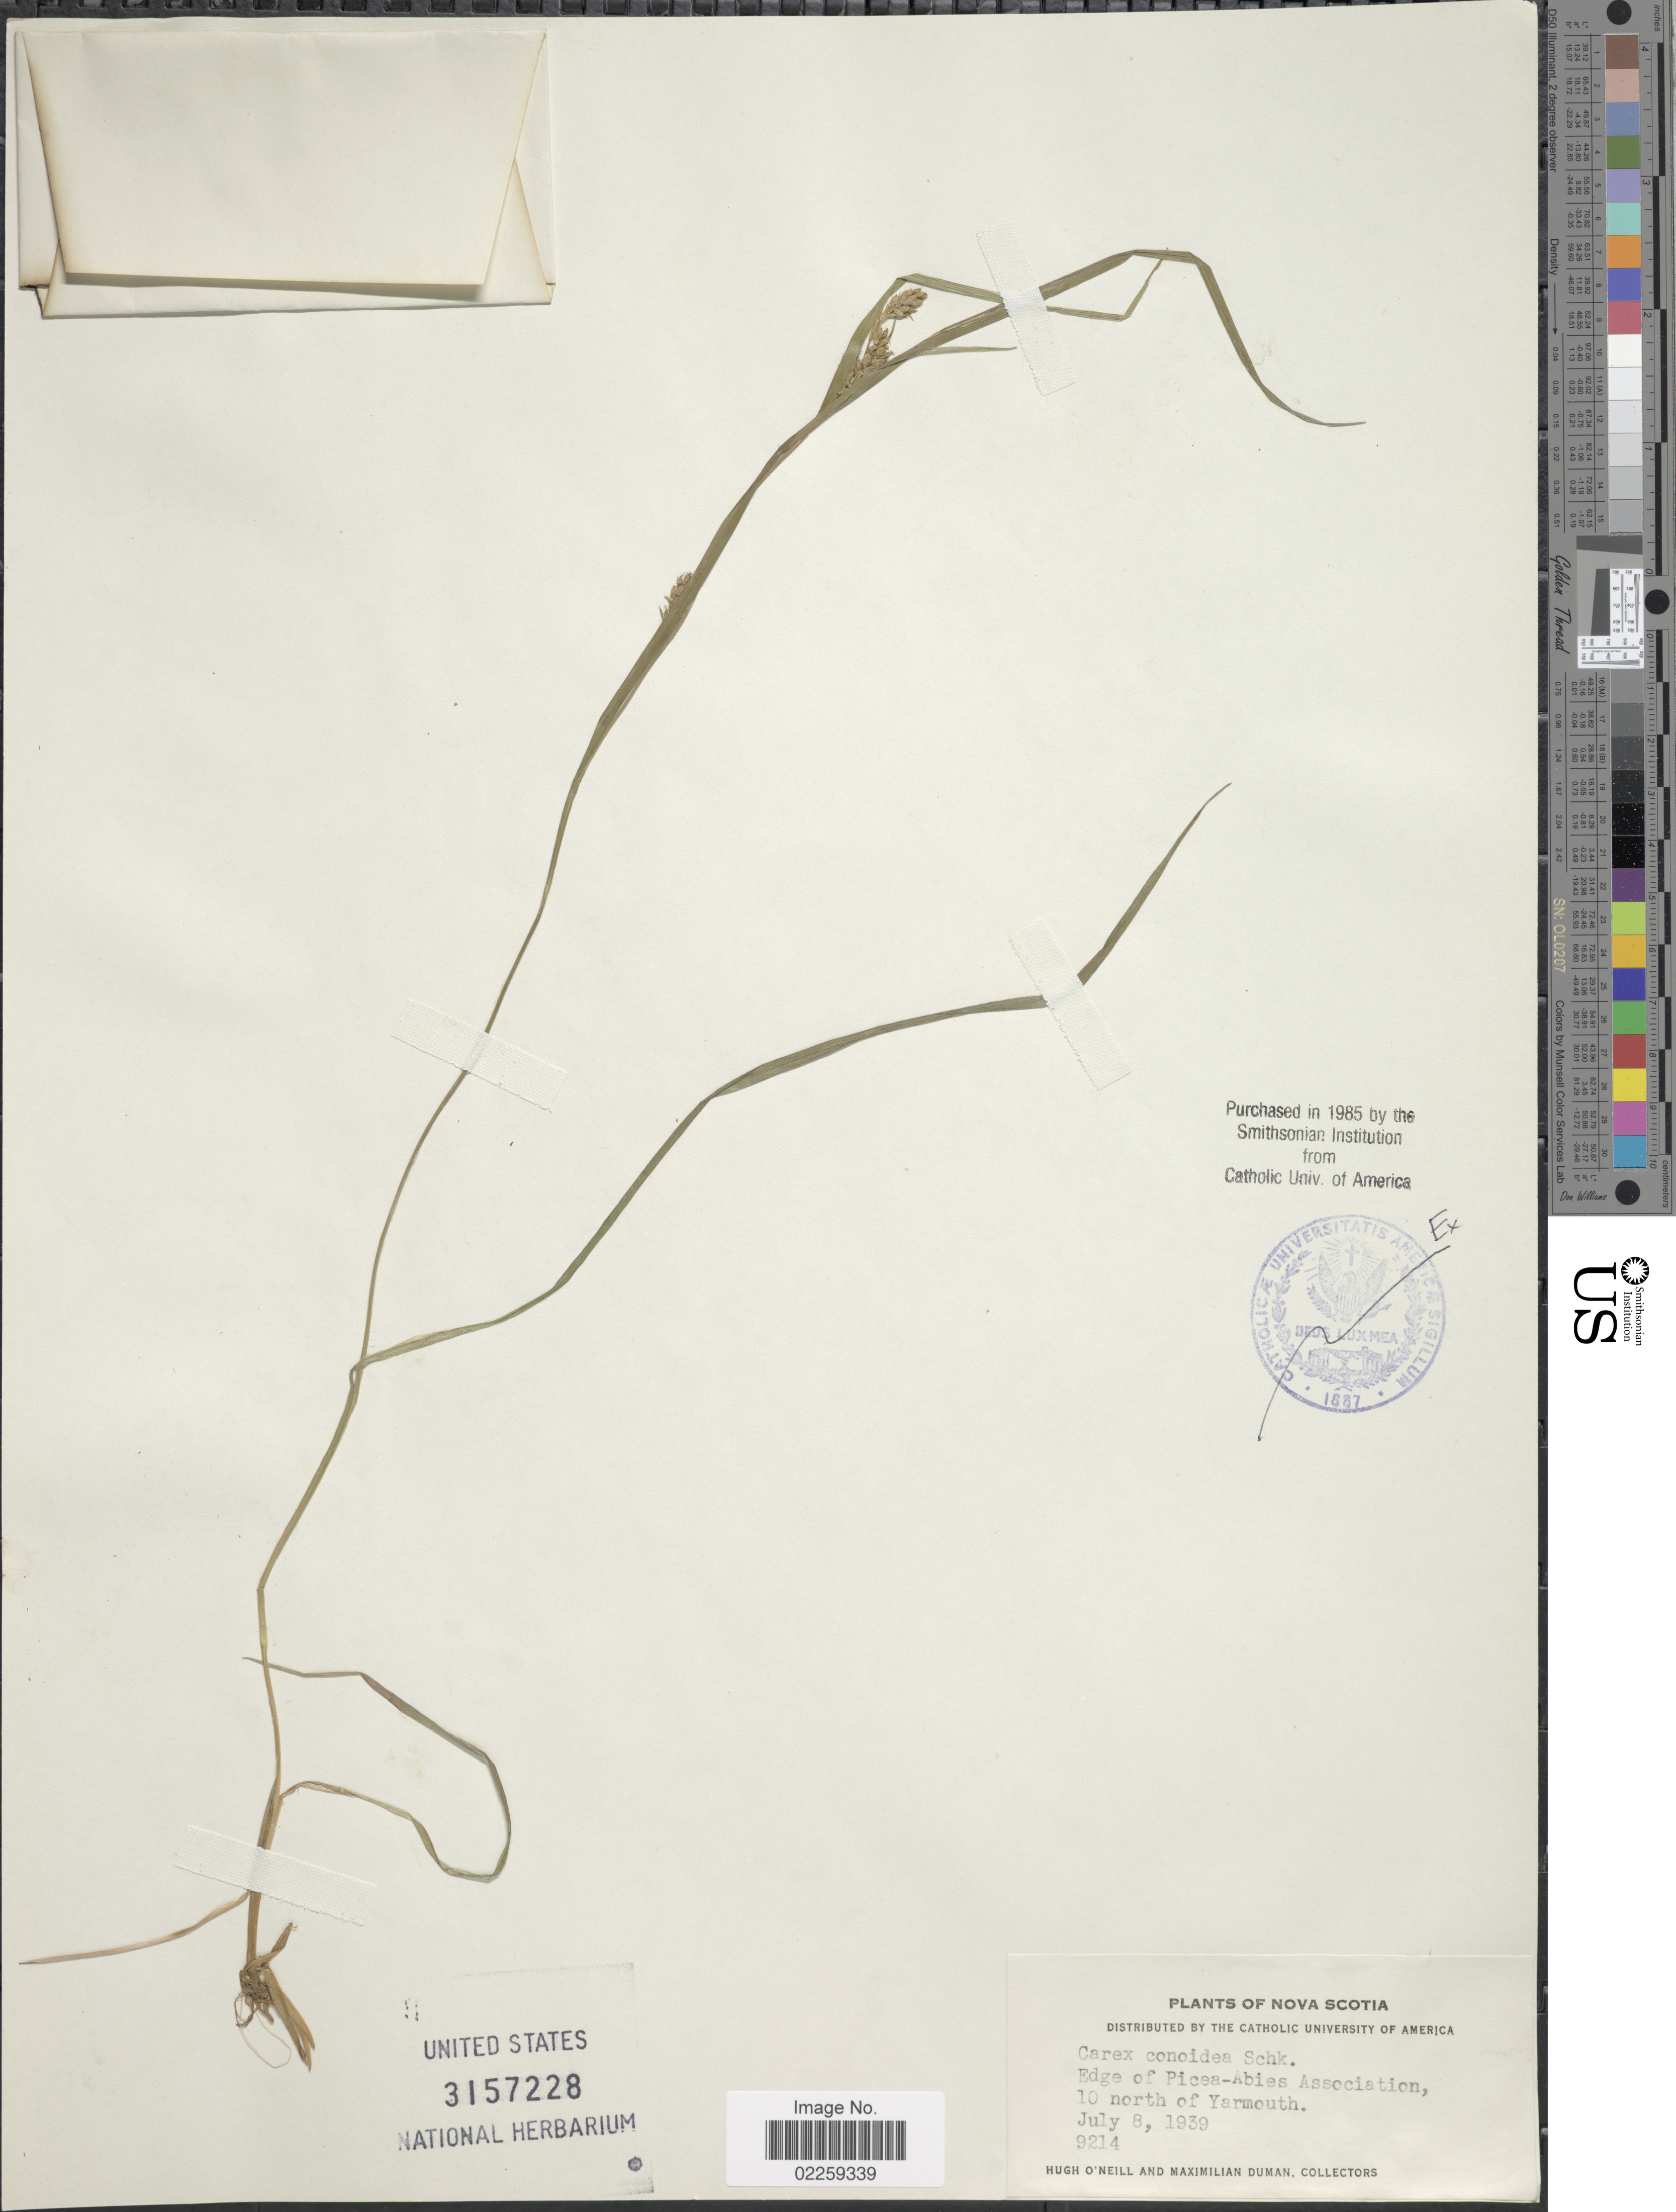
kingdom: Plantae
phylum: Tracheophyta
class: Liliopsida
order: Poales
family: Cyperaceae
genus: Carex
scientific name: Carex conoidea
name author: Willd.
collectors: H. O'Neill & M. Duman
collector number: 9214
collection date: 1939-07-08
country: Canada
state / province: Nova Scotia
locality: Edge of Picea-Abies Association, 10 north of Yarmouth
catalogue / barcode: US 3157228